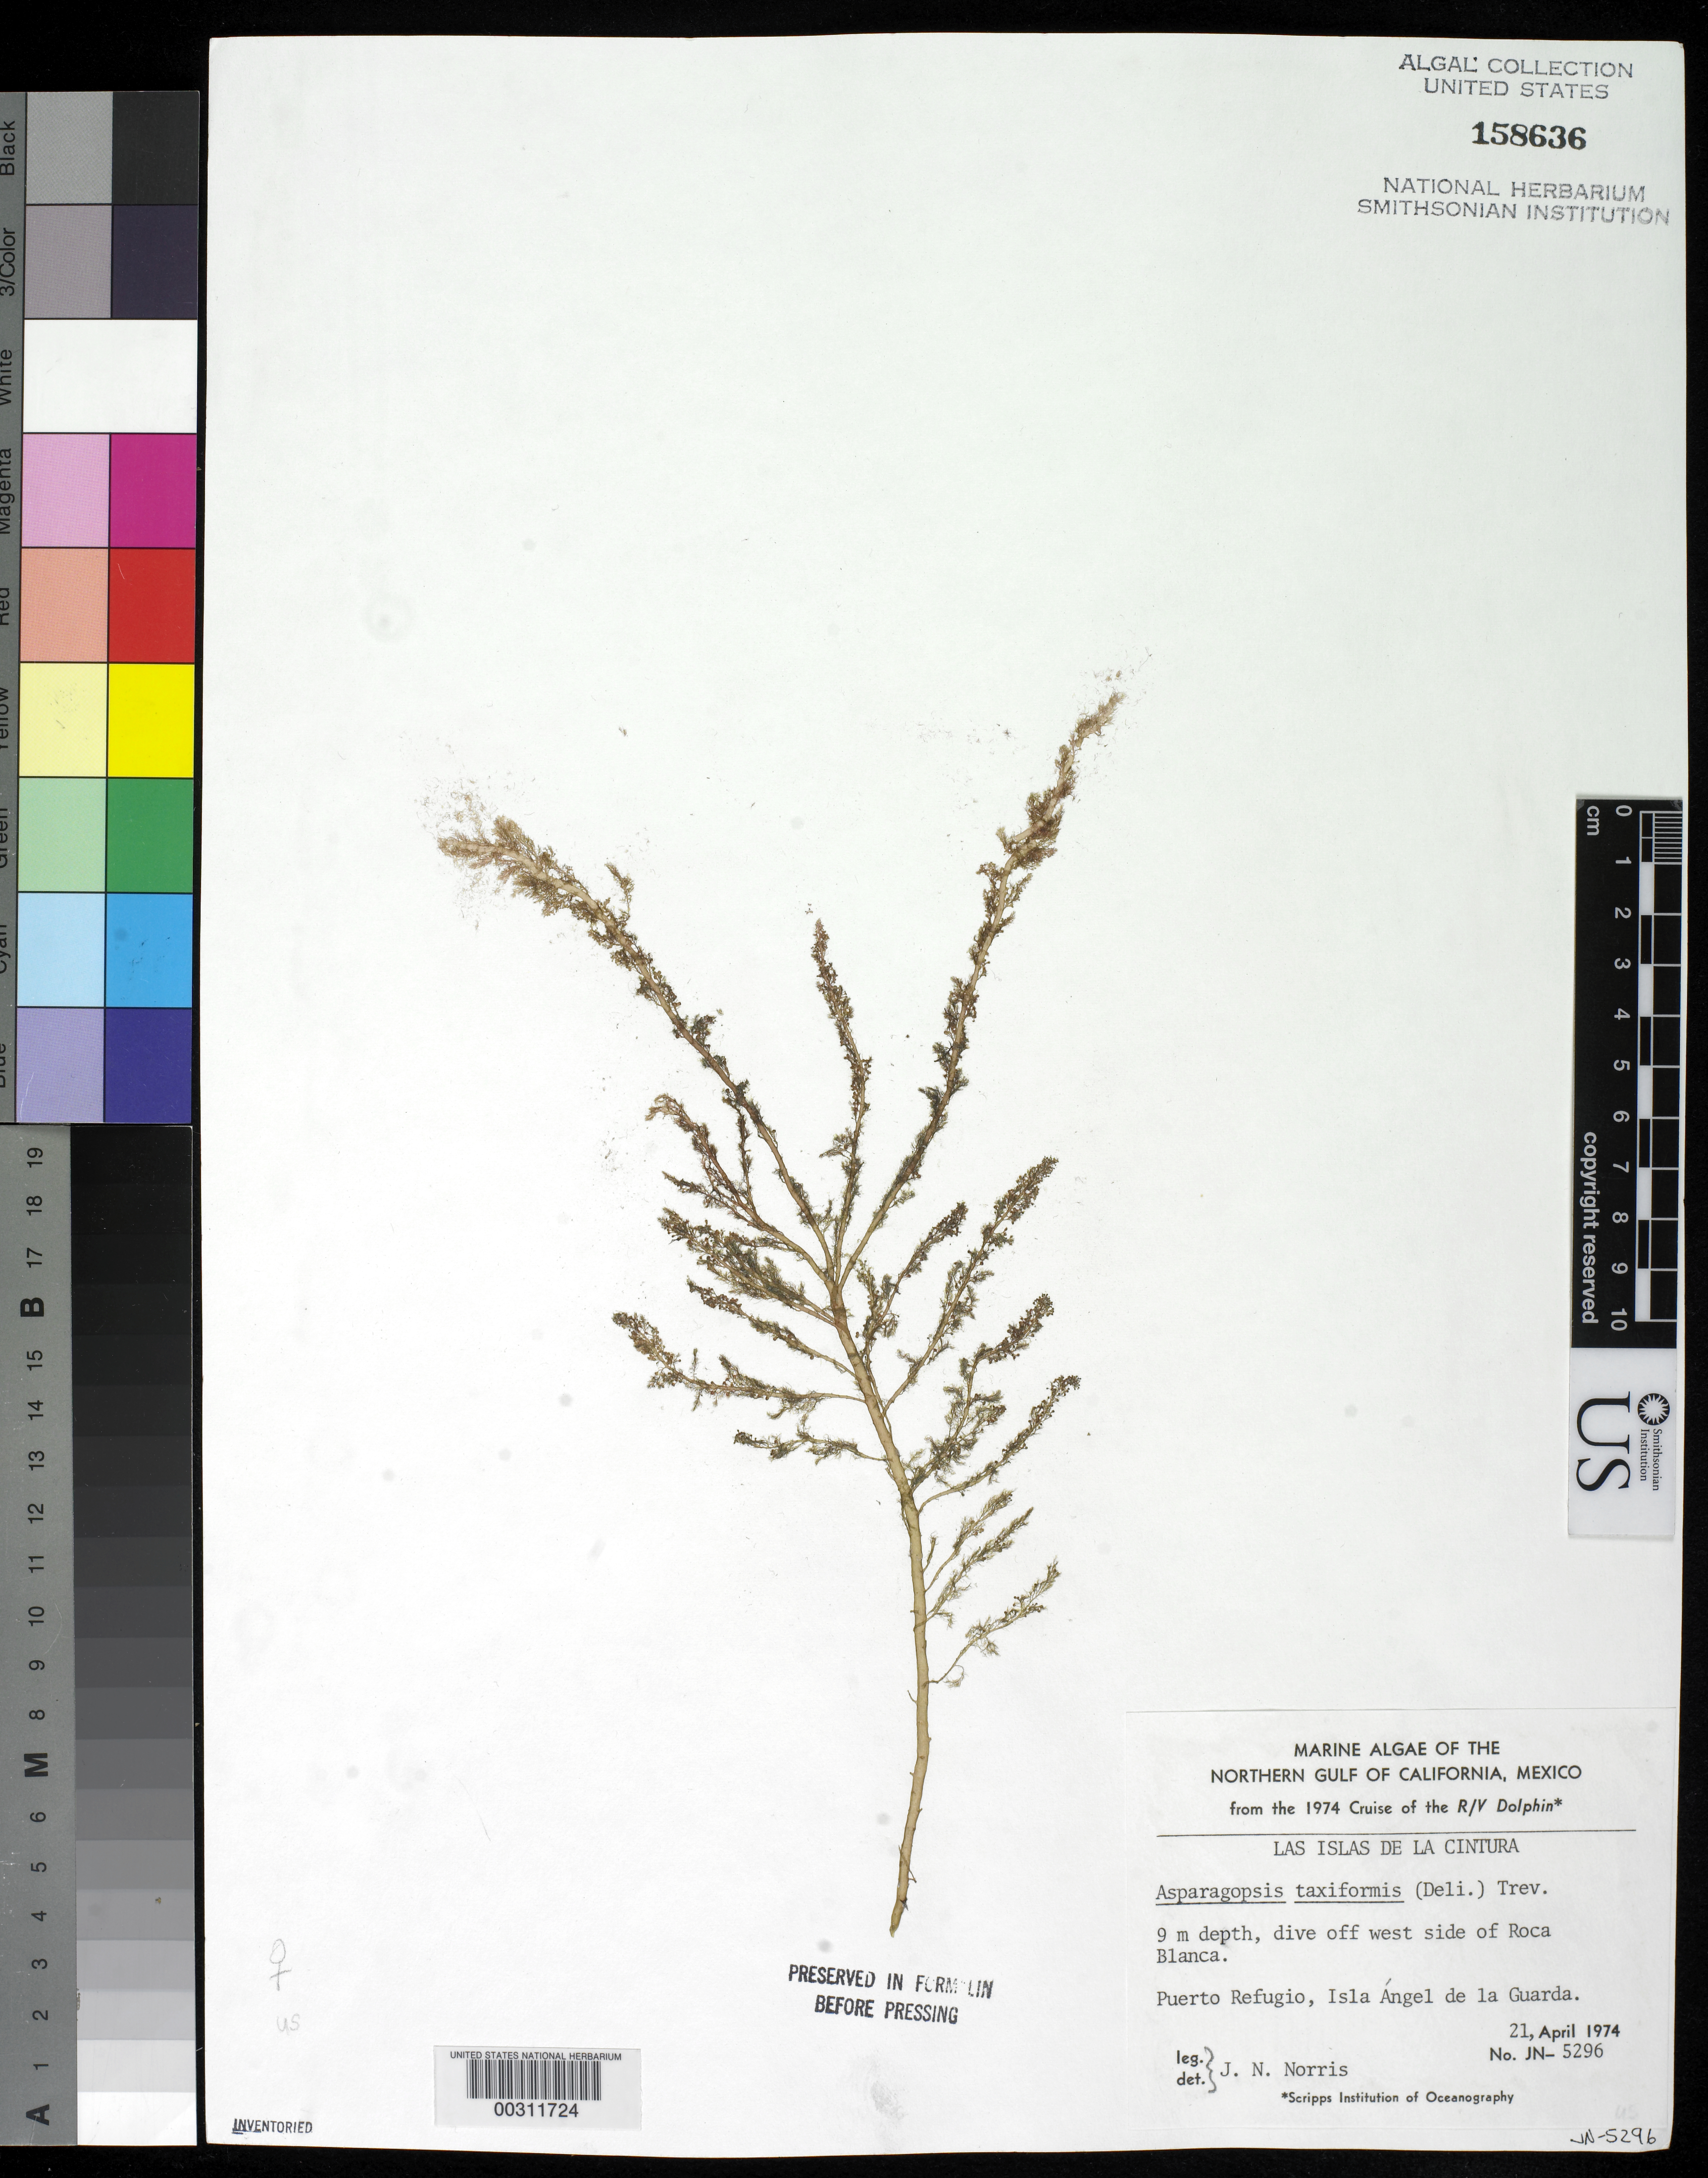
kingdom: Plantae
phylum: Rhodophyta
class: Florideophyceae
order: Bonnemaisoniales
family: Bonnemaisoniaceae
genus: Asparagopsis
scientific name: Asparagopsis taxiformis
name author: (Delile) Trevis.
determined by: Norris, James N.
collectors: J. N. Norris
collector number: JN-5296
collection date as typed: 21 Apr 1974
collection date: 1974-04-21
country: Mexico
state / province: Baja California Norte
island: Isla Angel de la Guarda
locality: Roca Blanca (off west side), Puerto Refugio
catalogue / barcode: US 158636